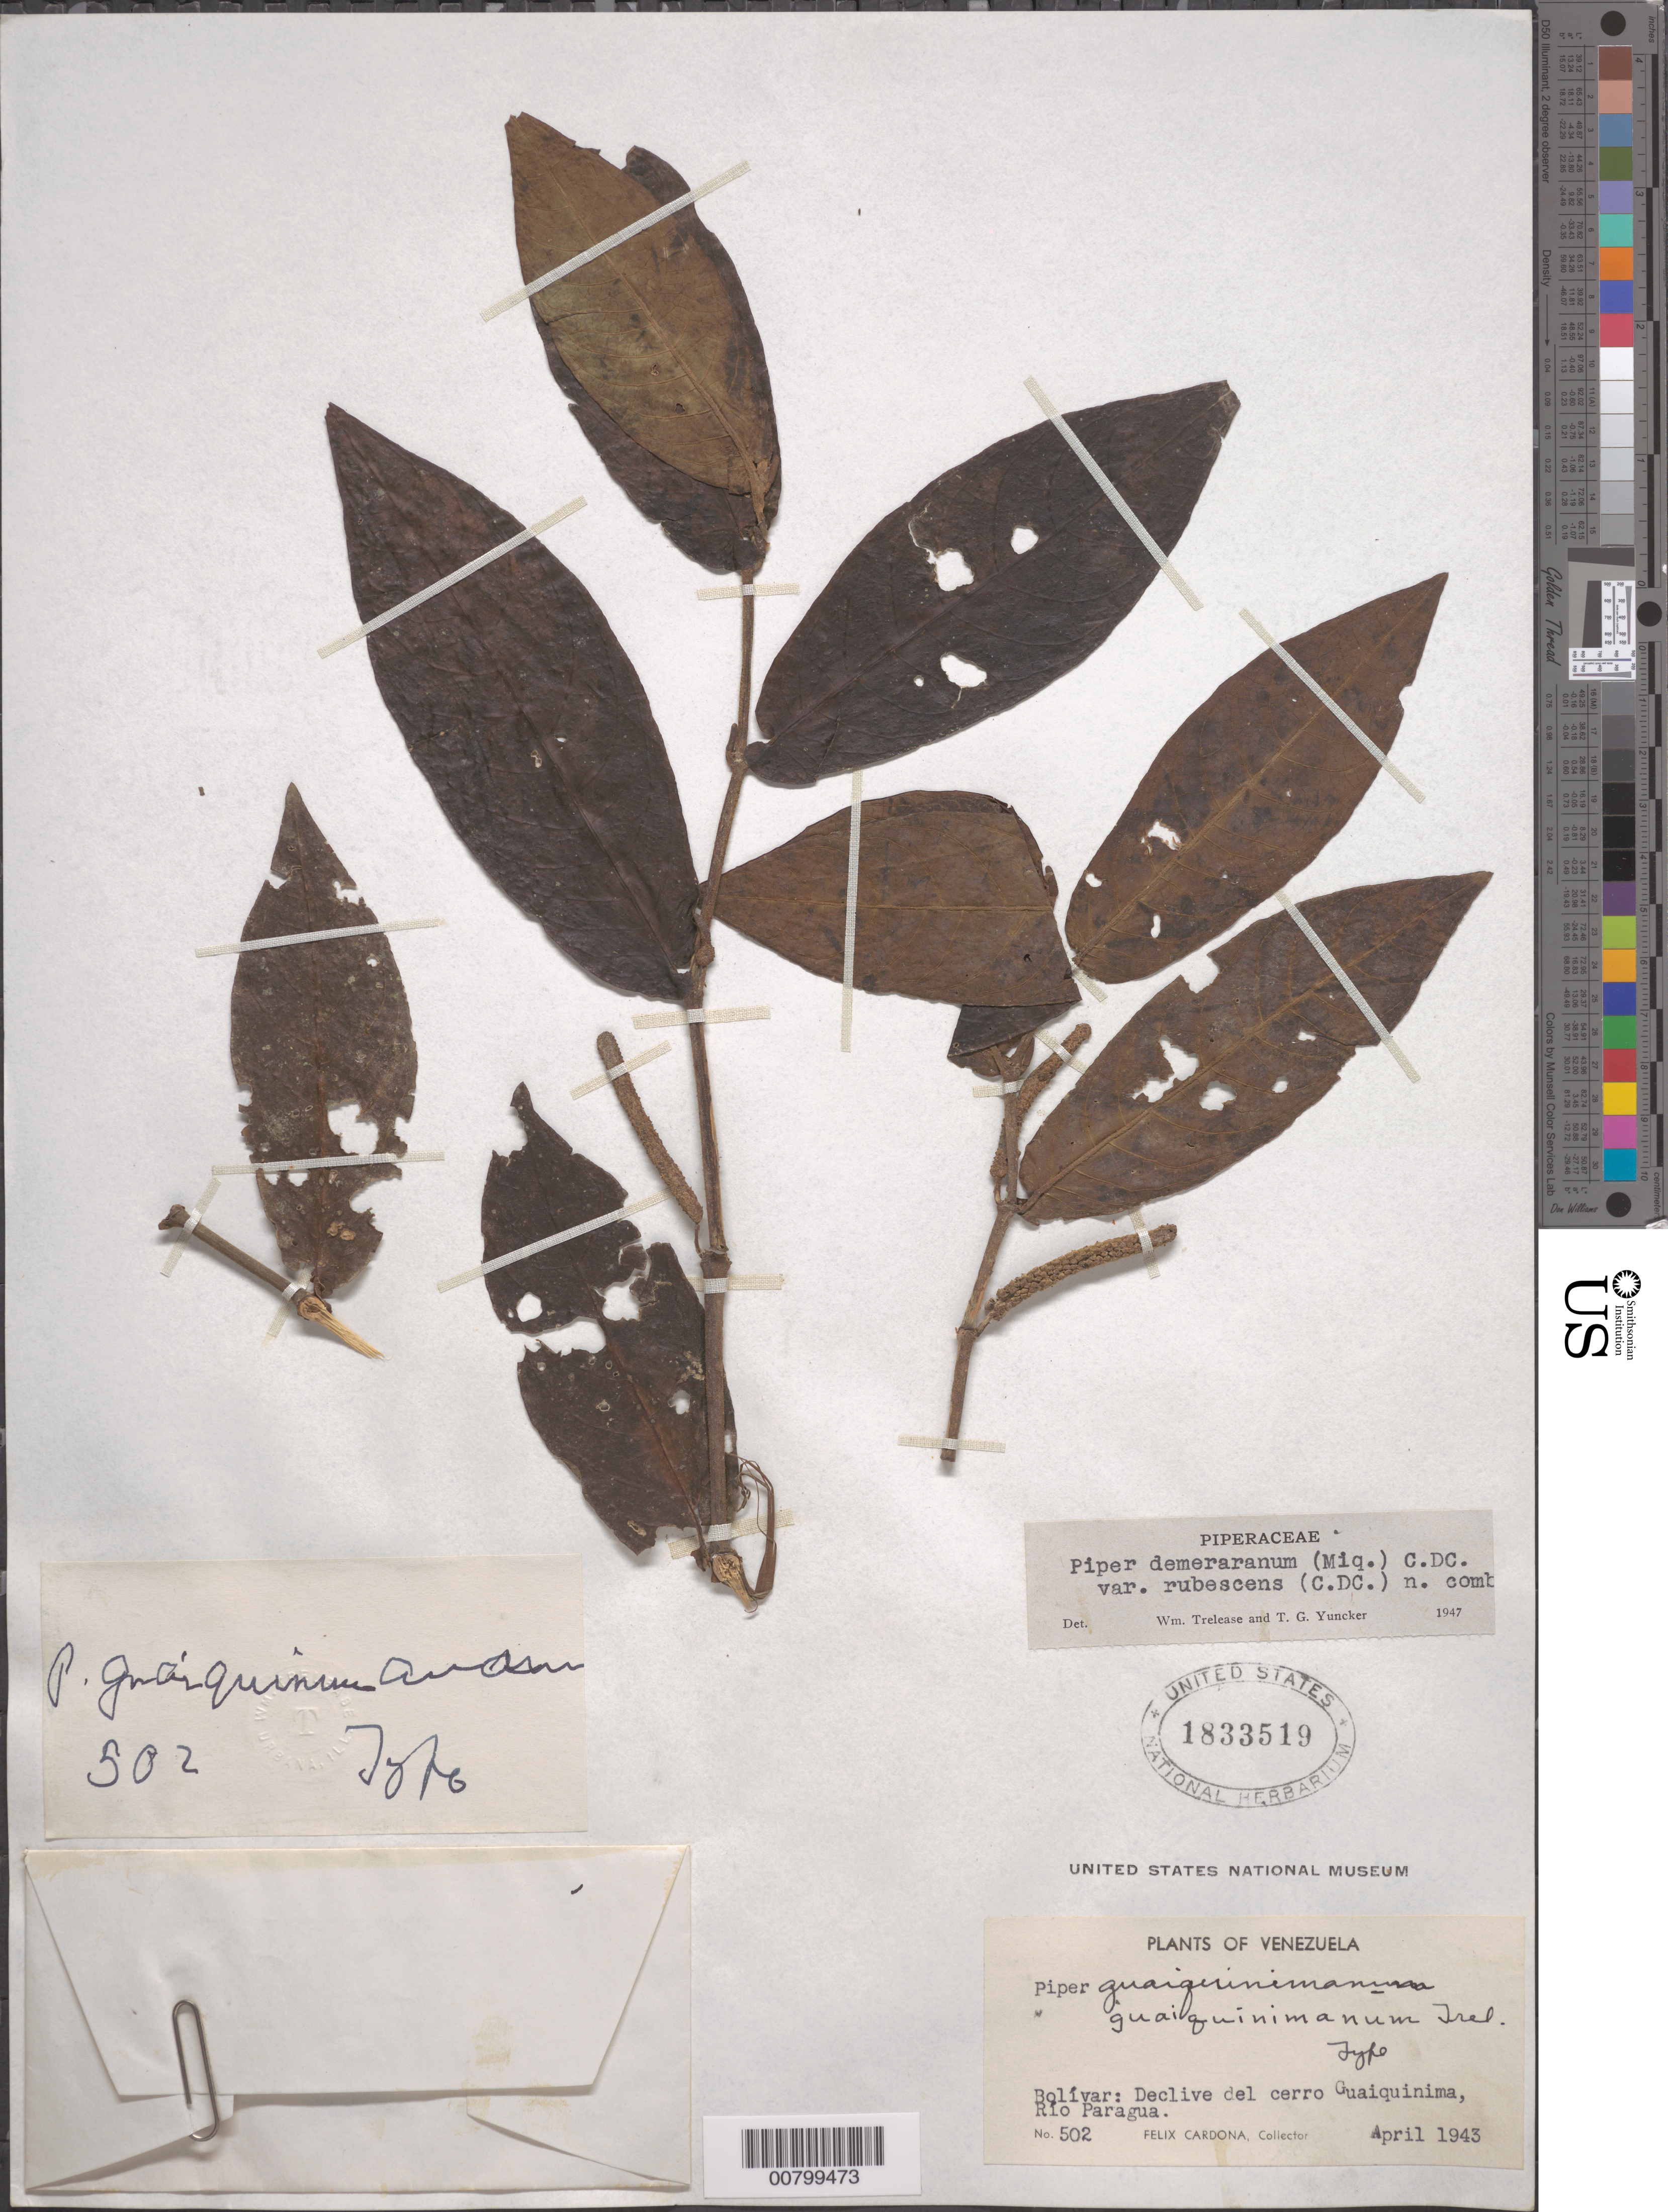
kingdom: Plantae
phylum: Tracheophyta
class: Magnoliopsida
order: Piperales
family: Piperaceae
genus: Piper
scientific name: Piper demeraranum var. rubescens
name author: (C. DC.) Trel. & Yunck.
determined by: Trelease, W.; Yuncker, T. G.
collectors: F. Cardona Puig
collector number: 502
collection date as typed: Apr-43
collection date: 1943-04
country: Venezuela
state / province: Bolívar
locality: Río Paragua, Cerro Guaiquinima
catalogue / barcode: US 1833519